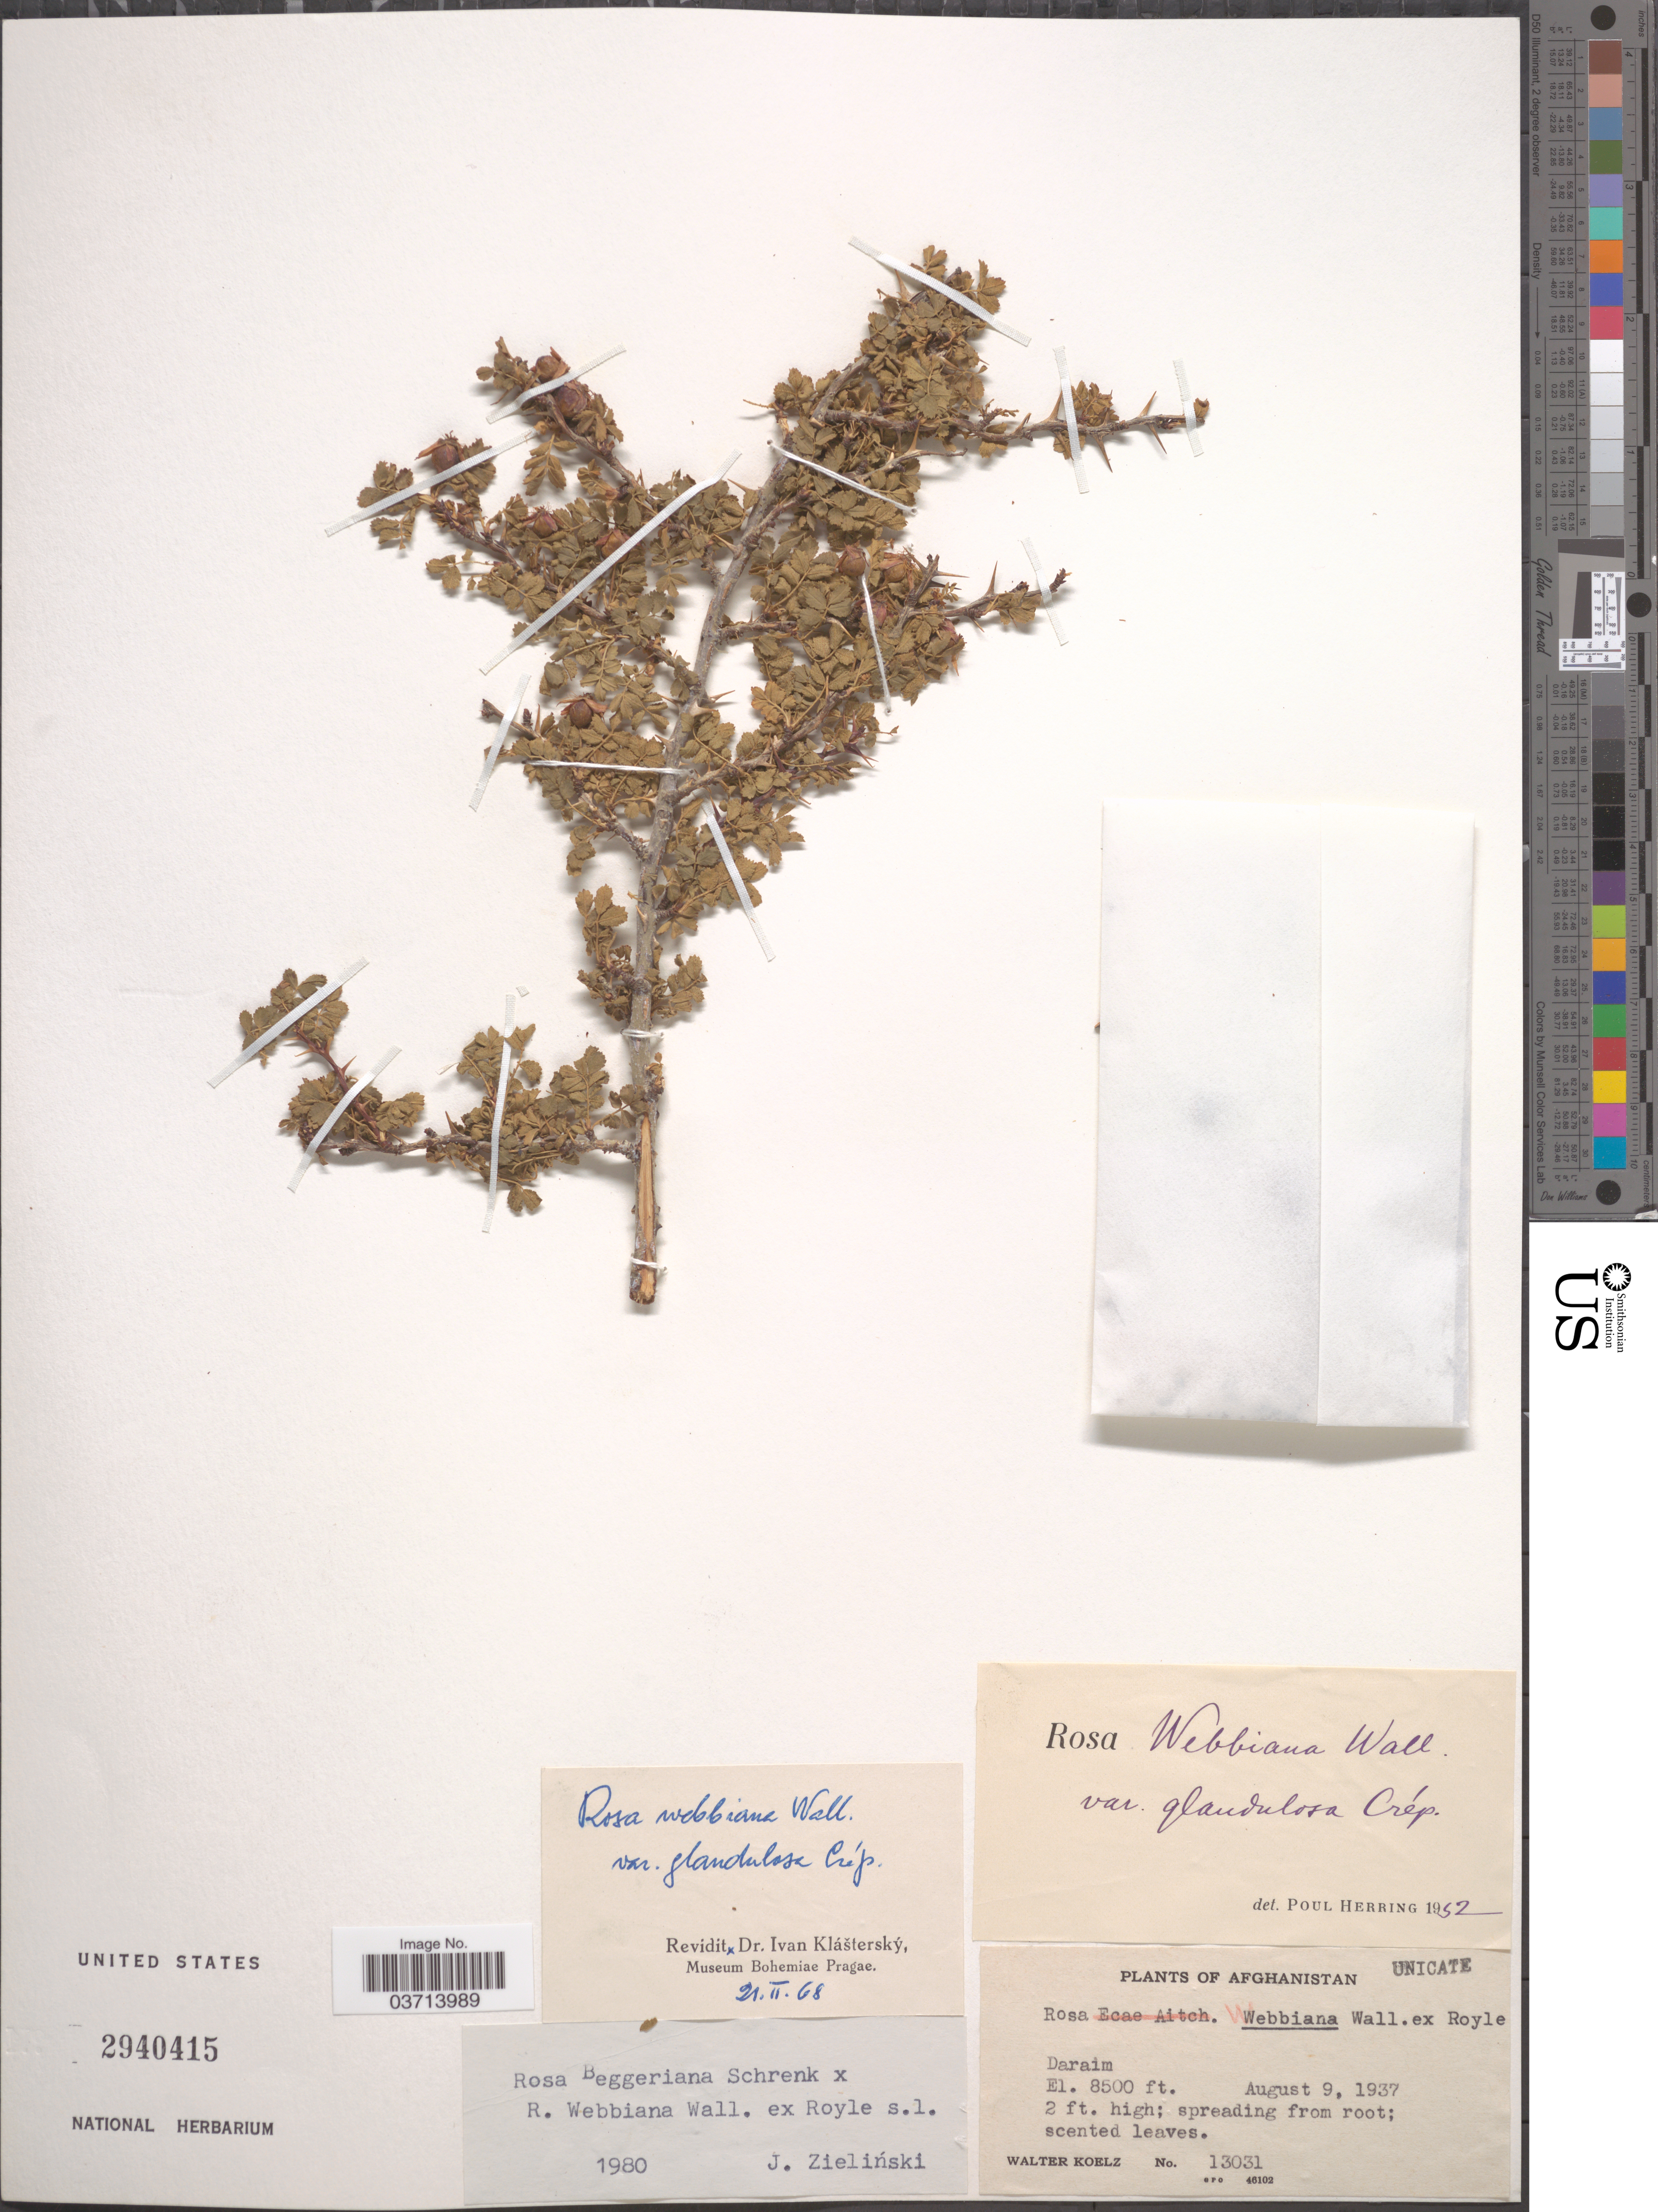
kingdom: Plantae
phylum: Tracheophyta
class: Magnoliopsida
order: Rosales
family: Rosaceae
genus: Rosa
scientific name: Rosa beggeriana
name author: Schrenk ex Fisch. & C.A. Mey.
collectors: W. N. Koelz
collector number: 13031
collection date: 1937-08-09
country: Afghanistan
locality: Daraim.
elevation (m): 2591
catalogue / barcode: US 2940415